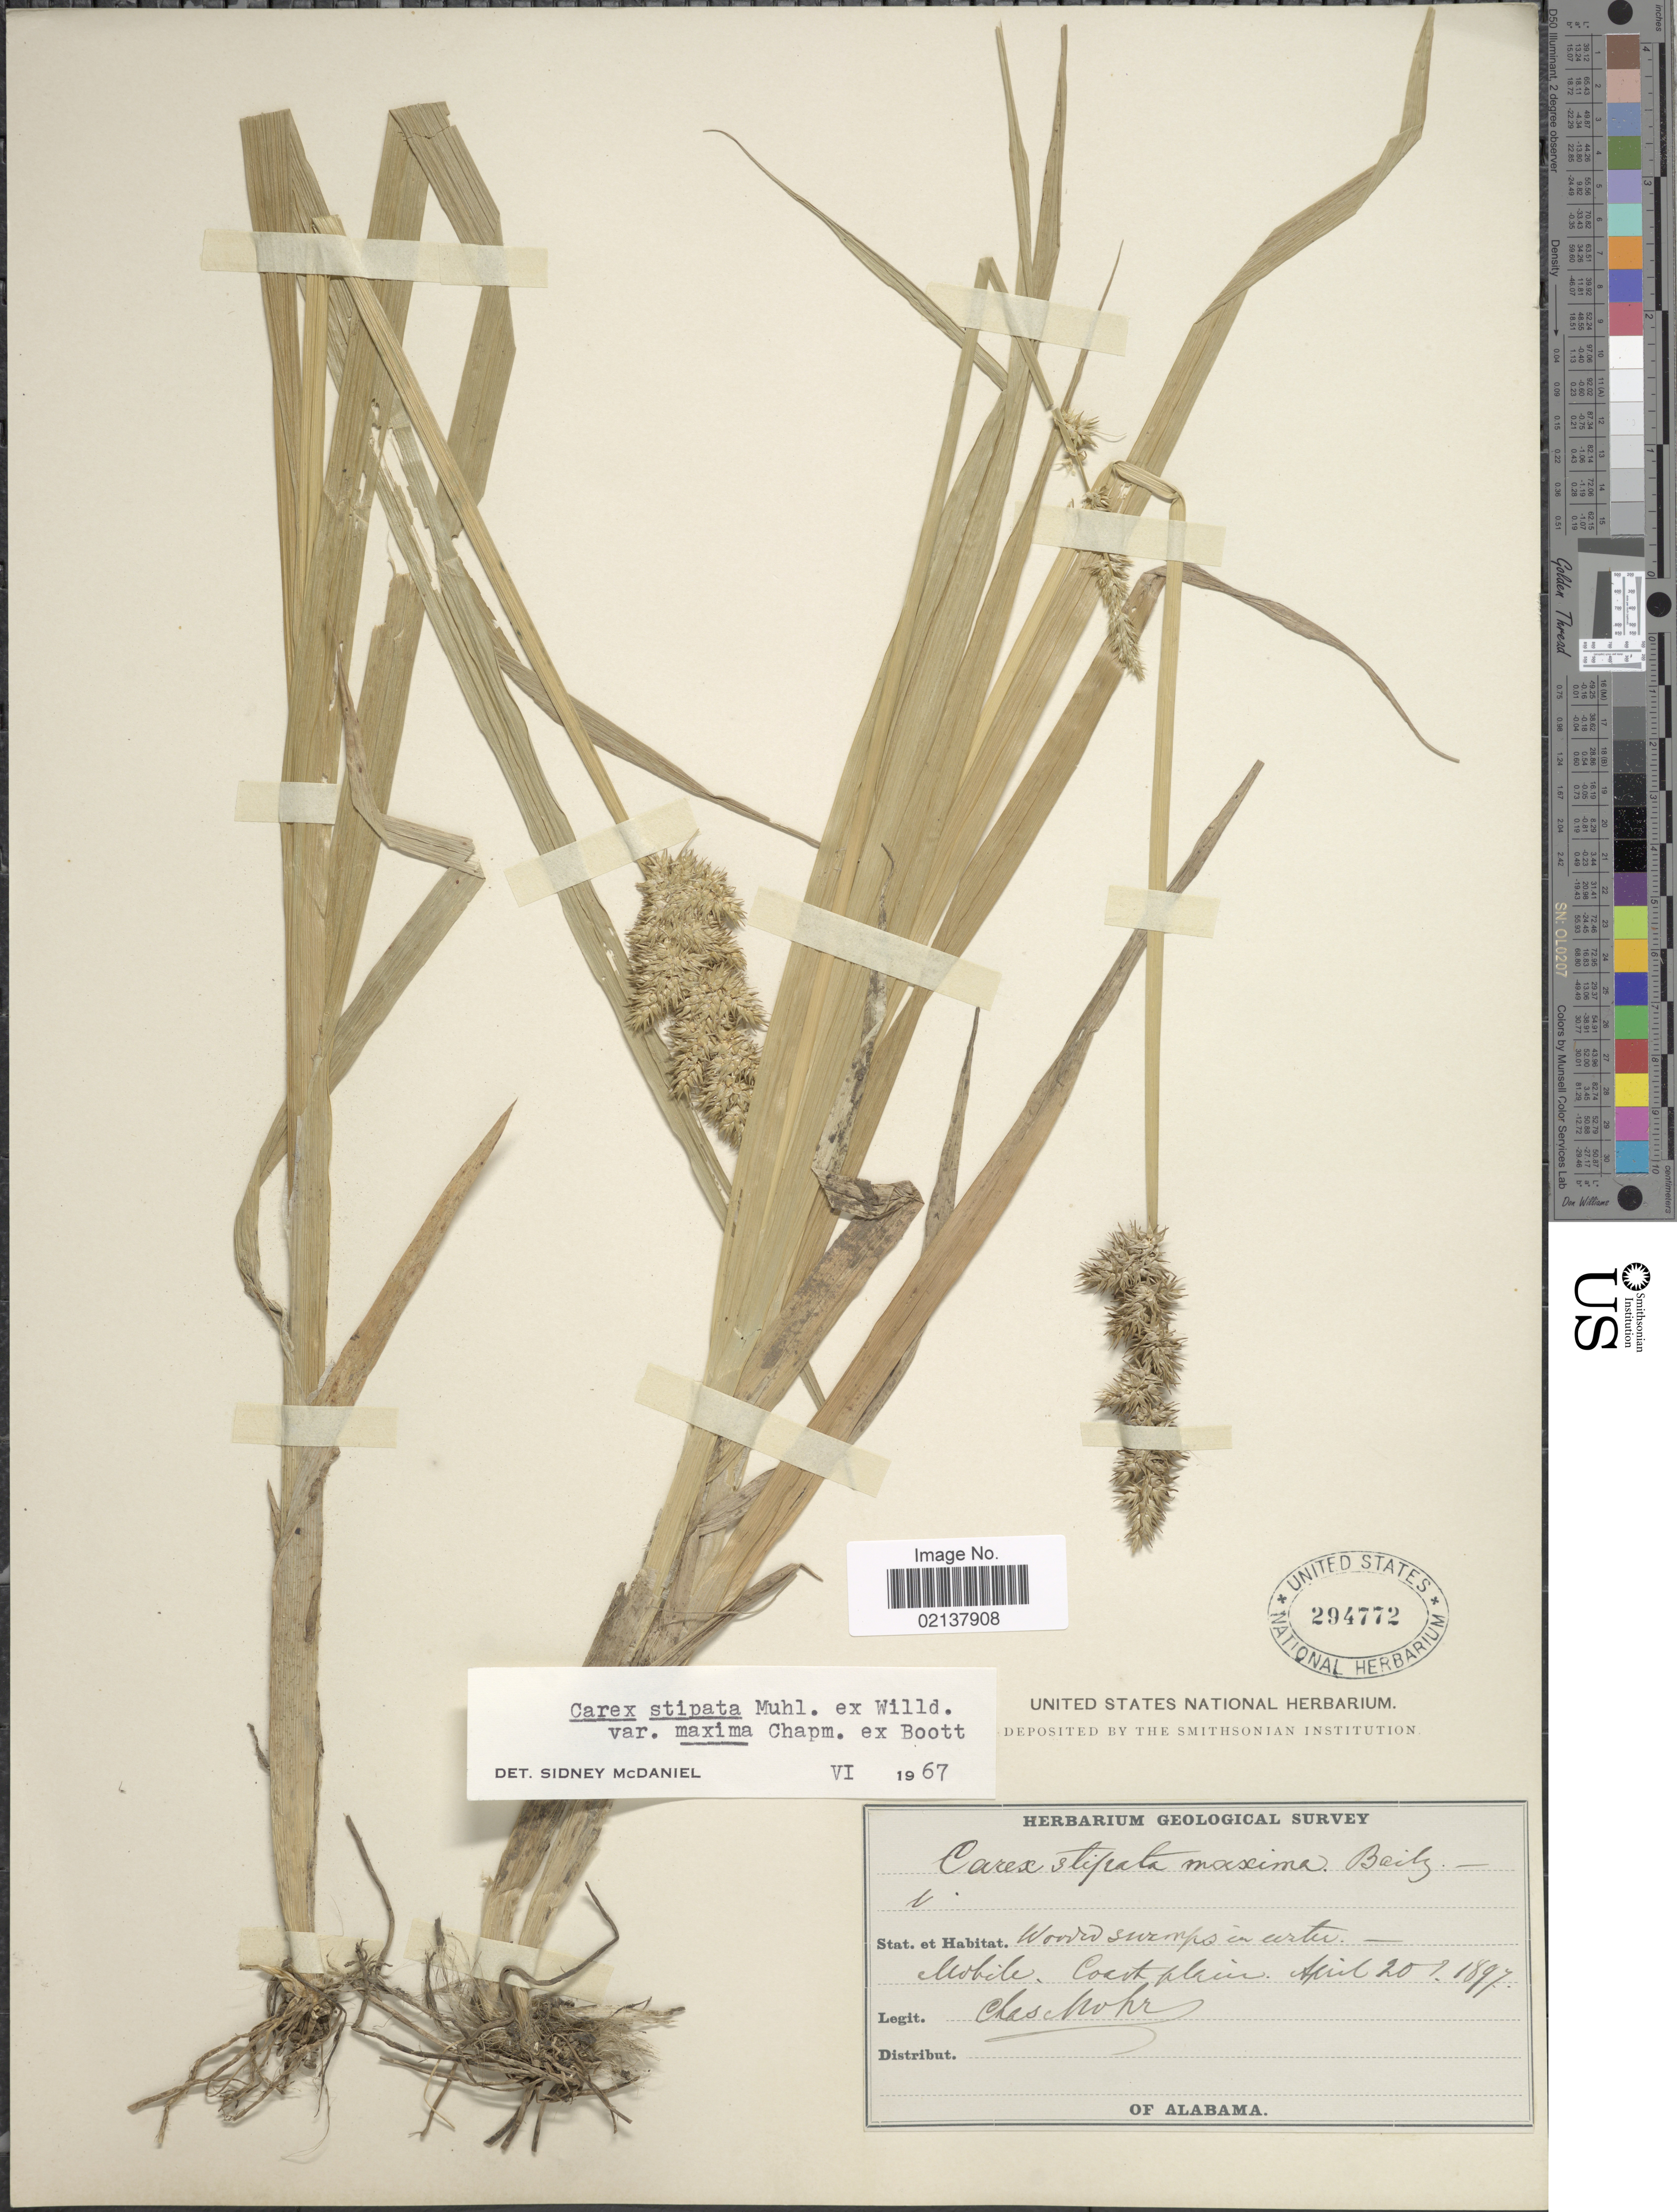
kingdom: Plantae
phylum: Tracheophyta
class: Liliopsida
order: Poales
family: Cyperaceae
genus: Carex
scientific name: Carex stipata var. maxima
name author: Chapm. ex Boott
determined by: Strong, Mark T., (BOT), Smithsonian Institution - National Museum of Natural History (UNITED STATES)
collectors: C. T. Mohr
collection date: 1897-04-20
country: United States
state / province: Alabama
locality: Mobile, Coast plain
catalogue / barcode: US 294772